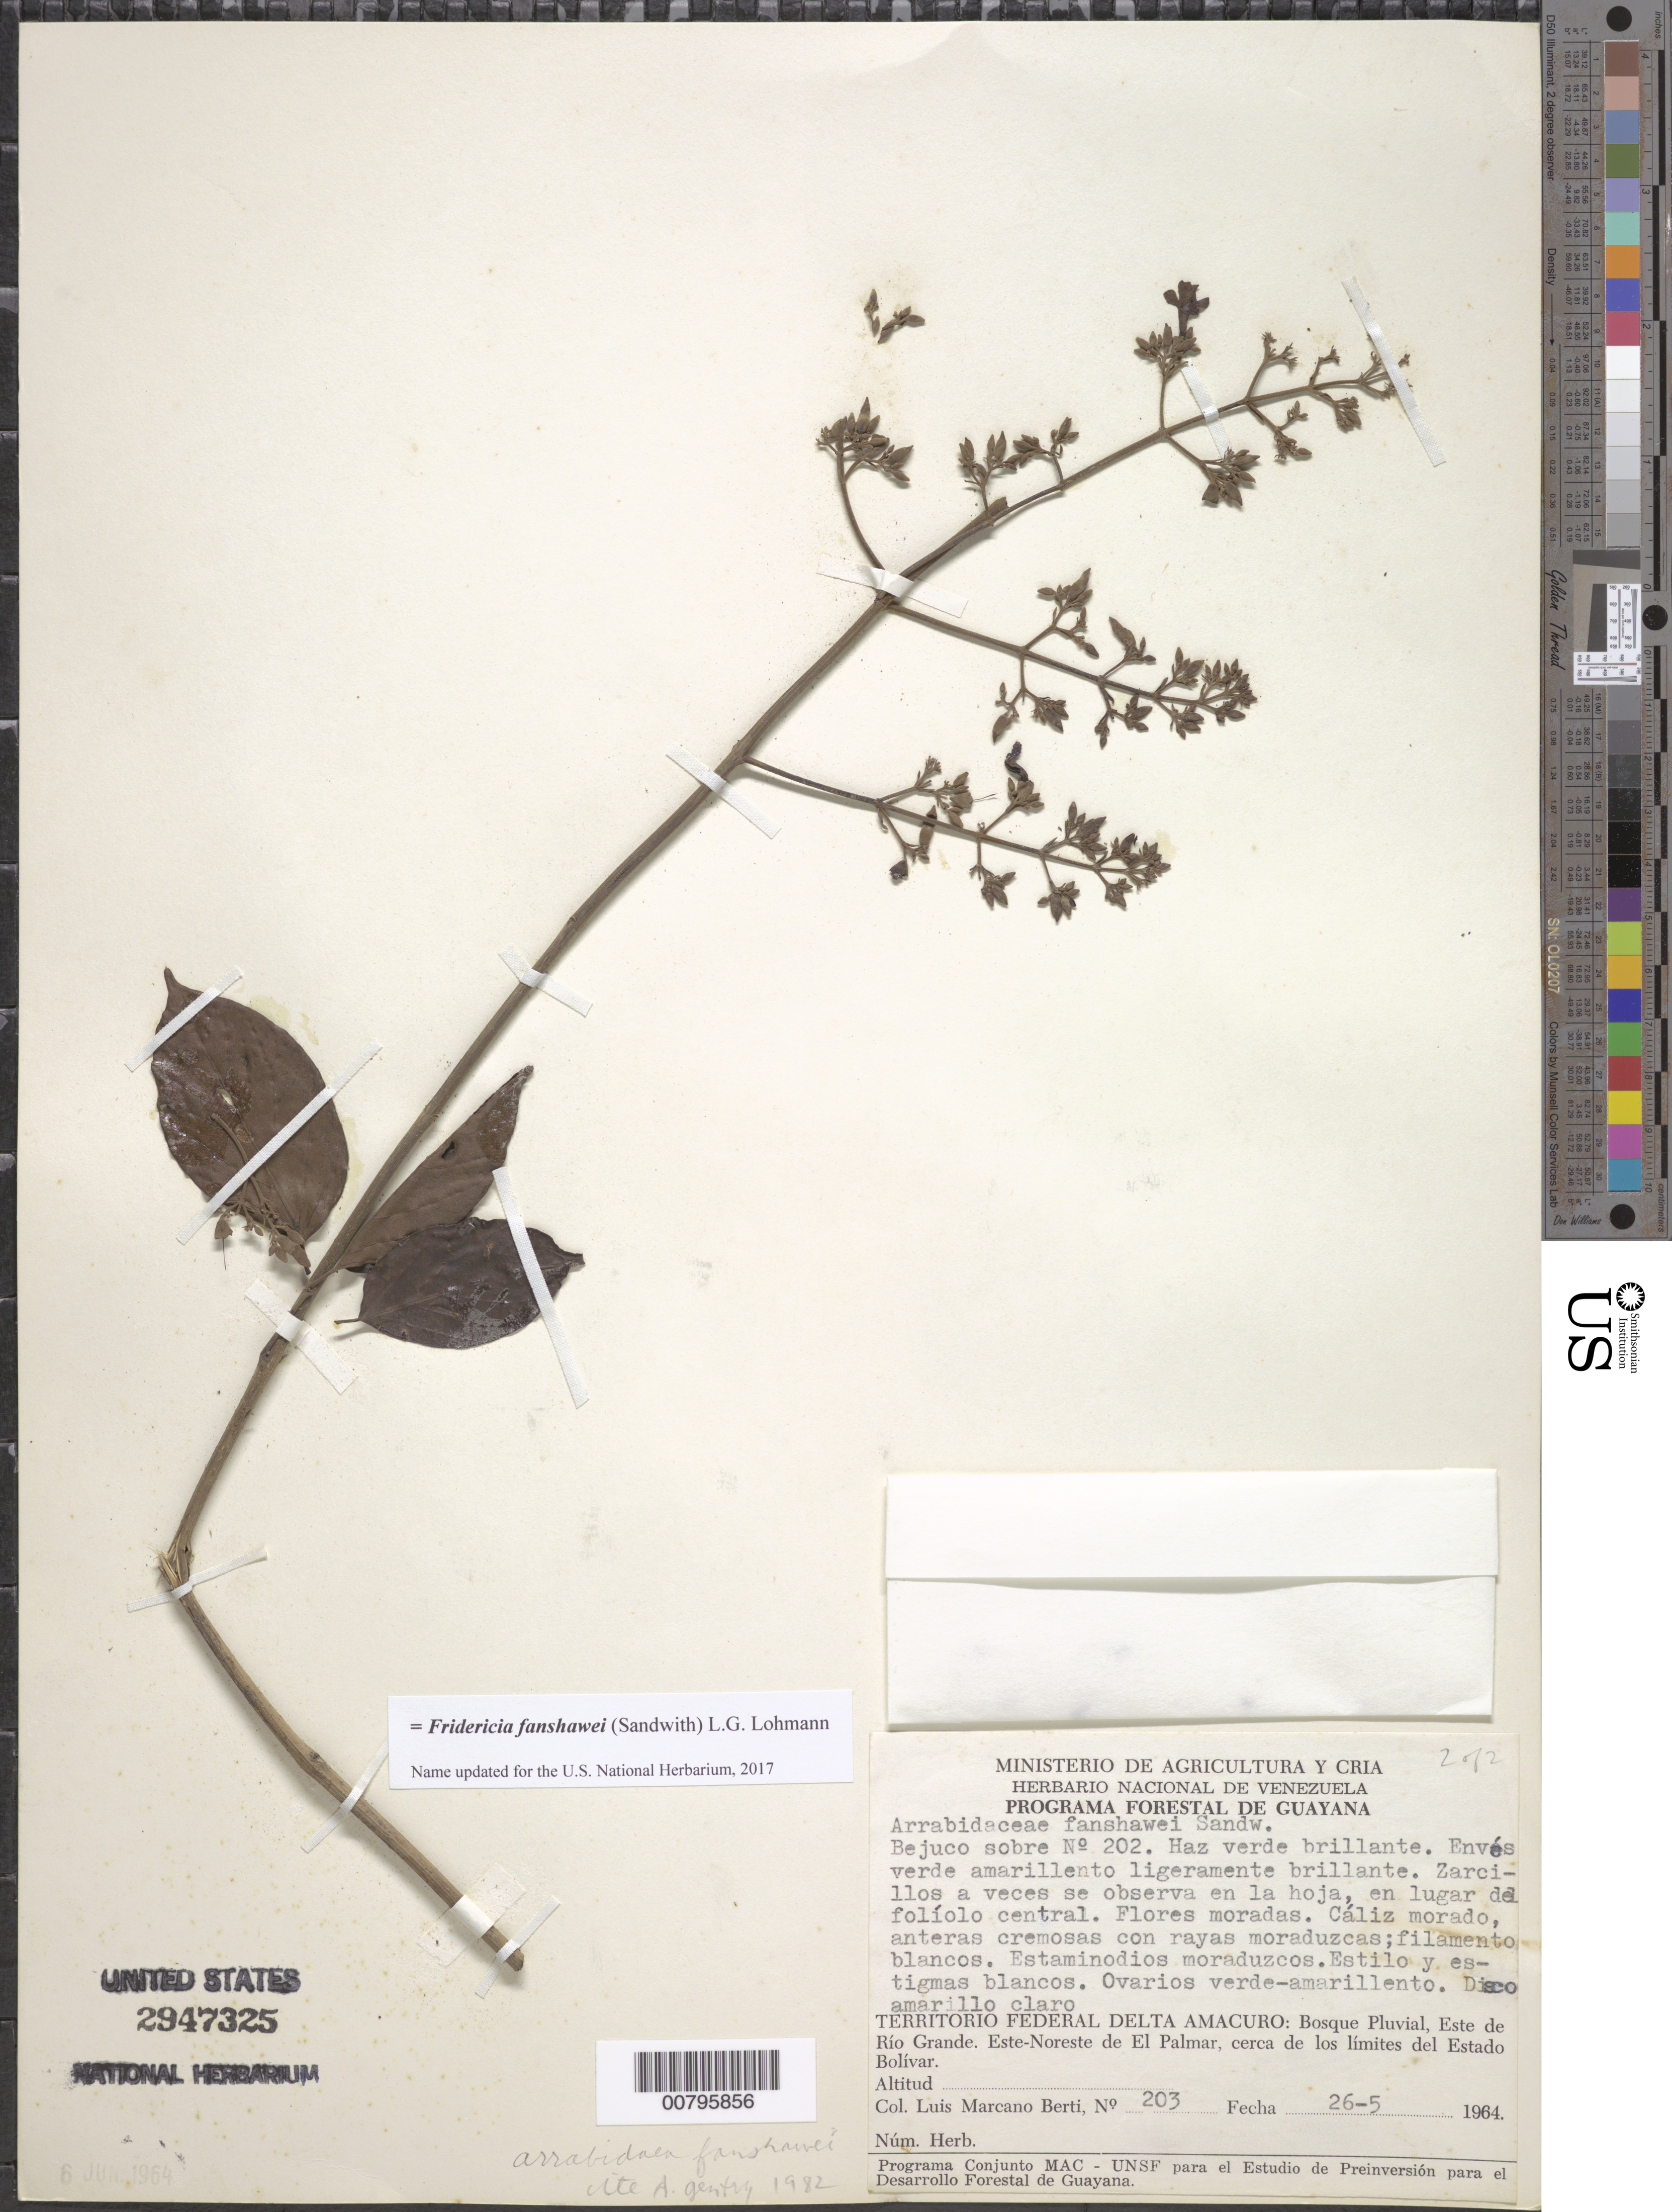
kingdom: Plantae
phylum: Tracheophyta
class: Magnoliopsida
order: Lamiales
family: Bignoniaceae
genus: Fridericia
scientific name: Fridericia fanshawei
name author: (Sandwith) L.G. Lohmann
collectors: L. Marcano-Berti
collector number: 203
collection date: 1964-05-26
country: Venezuela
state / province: Delta Amacuro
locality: Territorio Federal Delta Amacuro: Bosque Pluvial, Este de Río Grande. Este-Noreste de El Palmar, cerca de los límites del Estado Bolívar.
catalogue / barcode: US 2947325